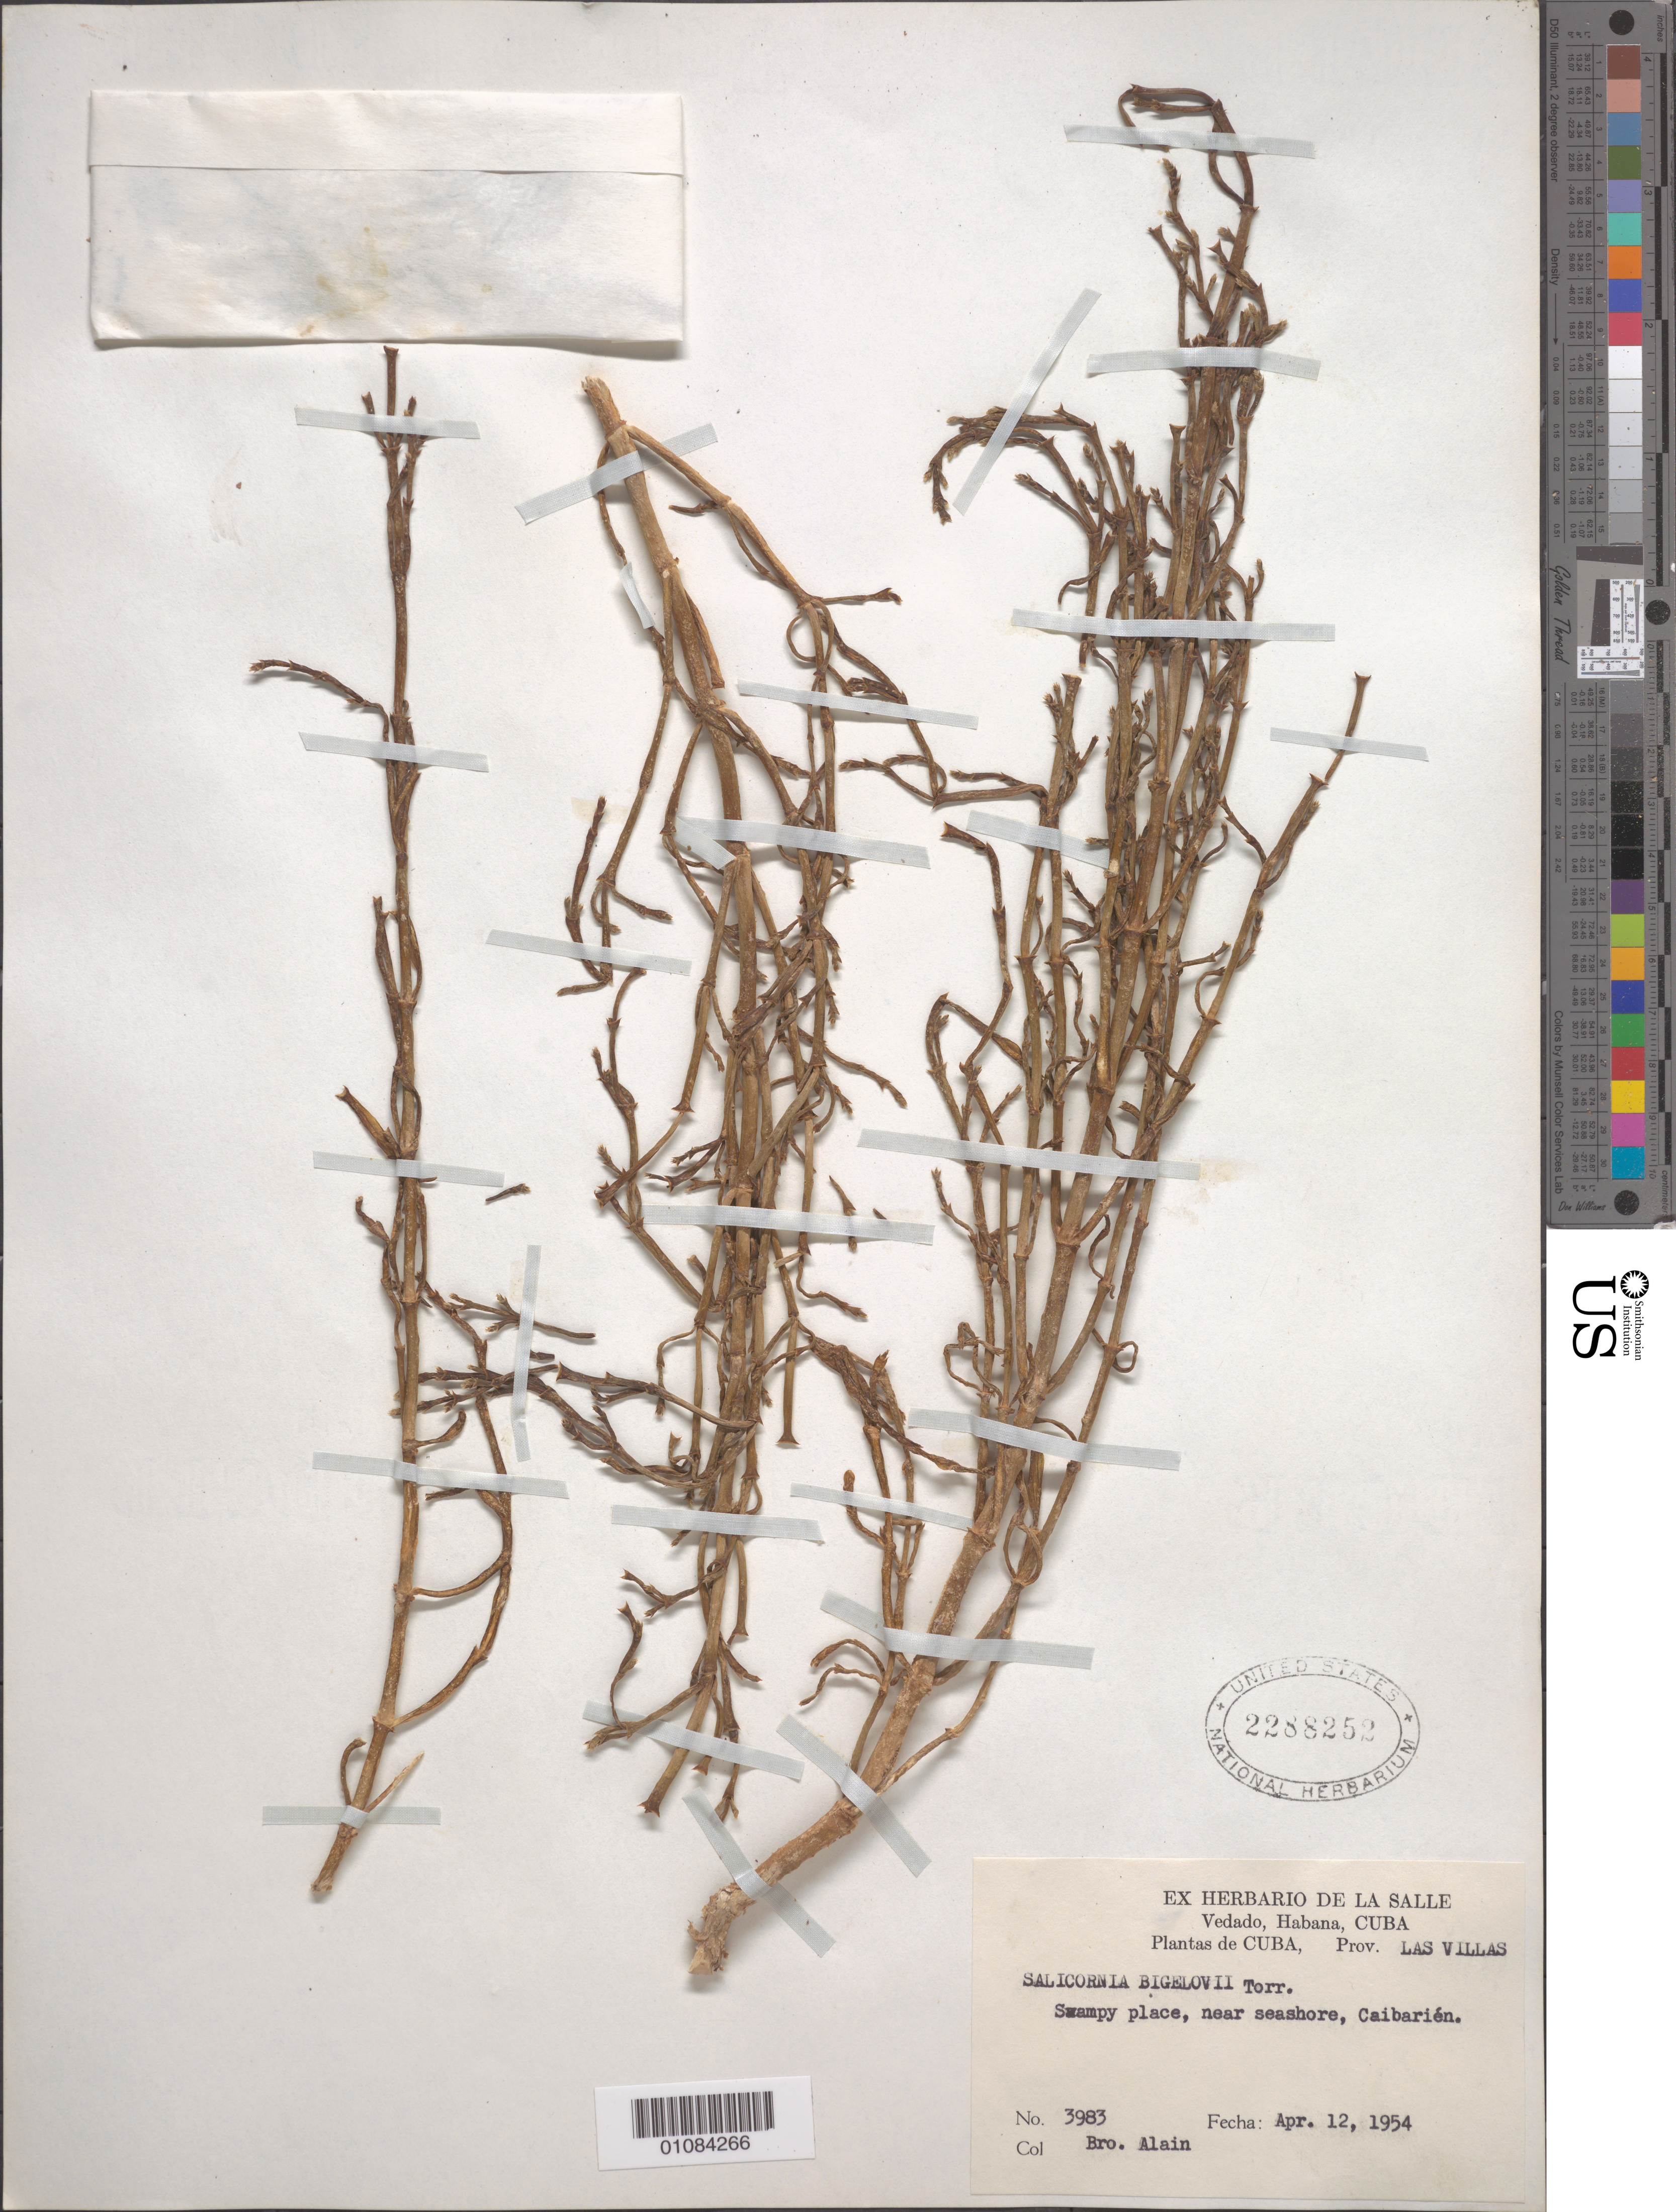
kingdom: Plantae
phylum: Tracheophyta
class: Magnoliopsida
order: Caryophyllales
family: Amaranthaceae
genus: Salicornia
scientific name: Salicornia bigelovii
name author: Torr.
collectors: A. H. Liogier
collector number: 3983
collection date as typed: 12 Apr 1954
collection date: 1954-04-12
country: Cuba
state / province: Las Villas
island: Cuba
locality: Las Villas, Caibarien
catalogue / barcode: US 2288252